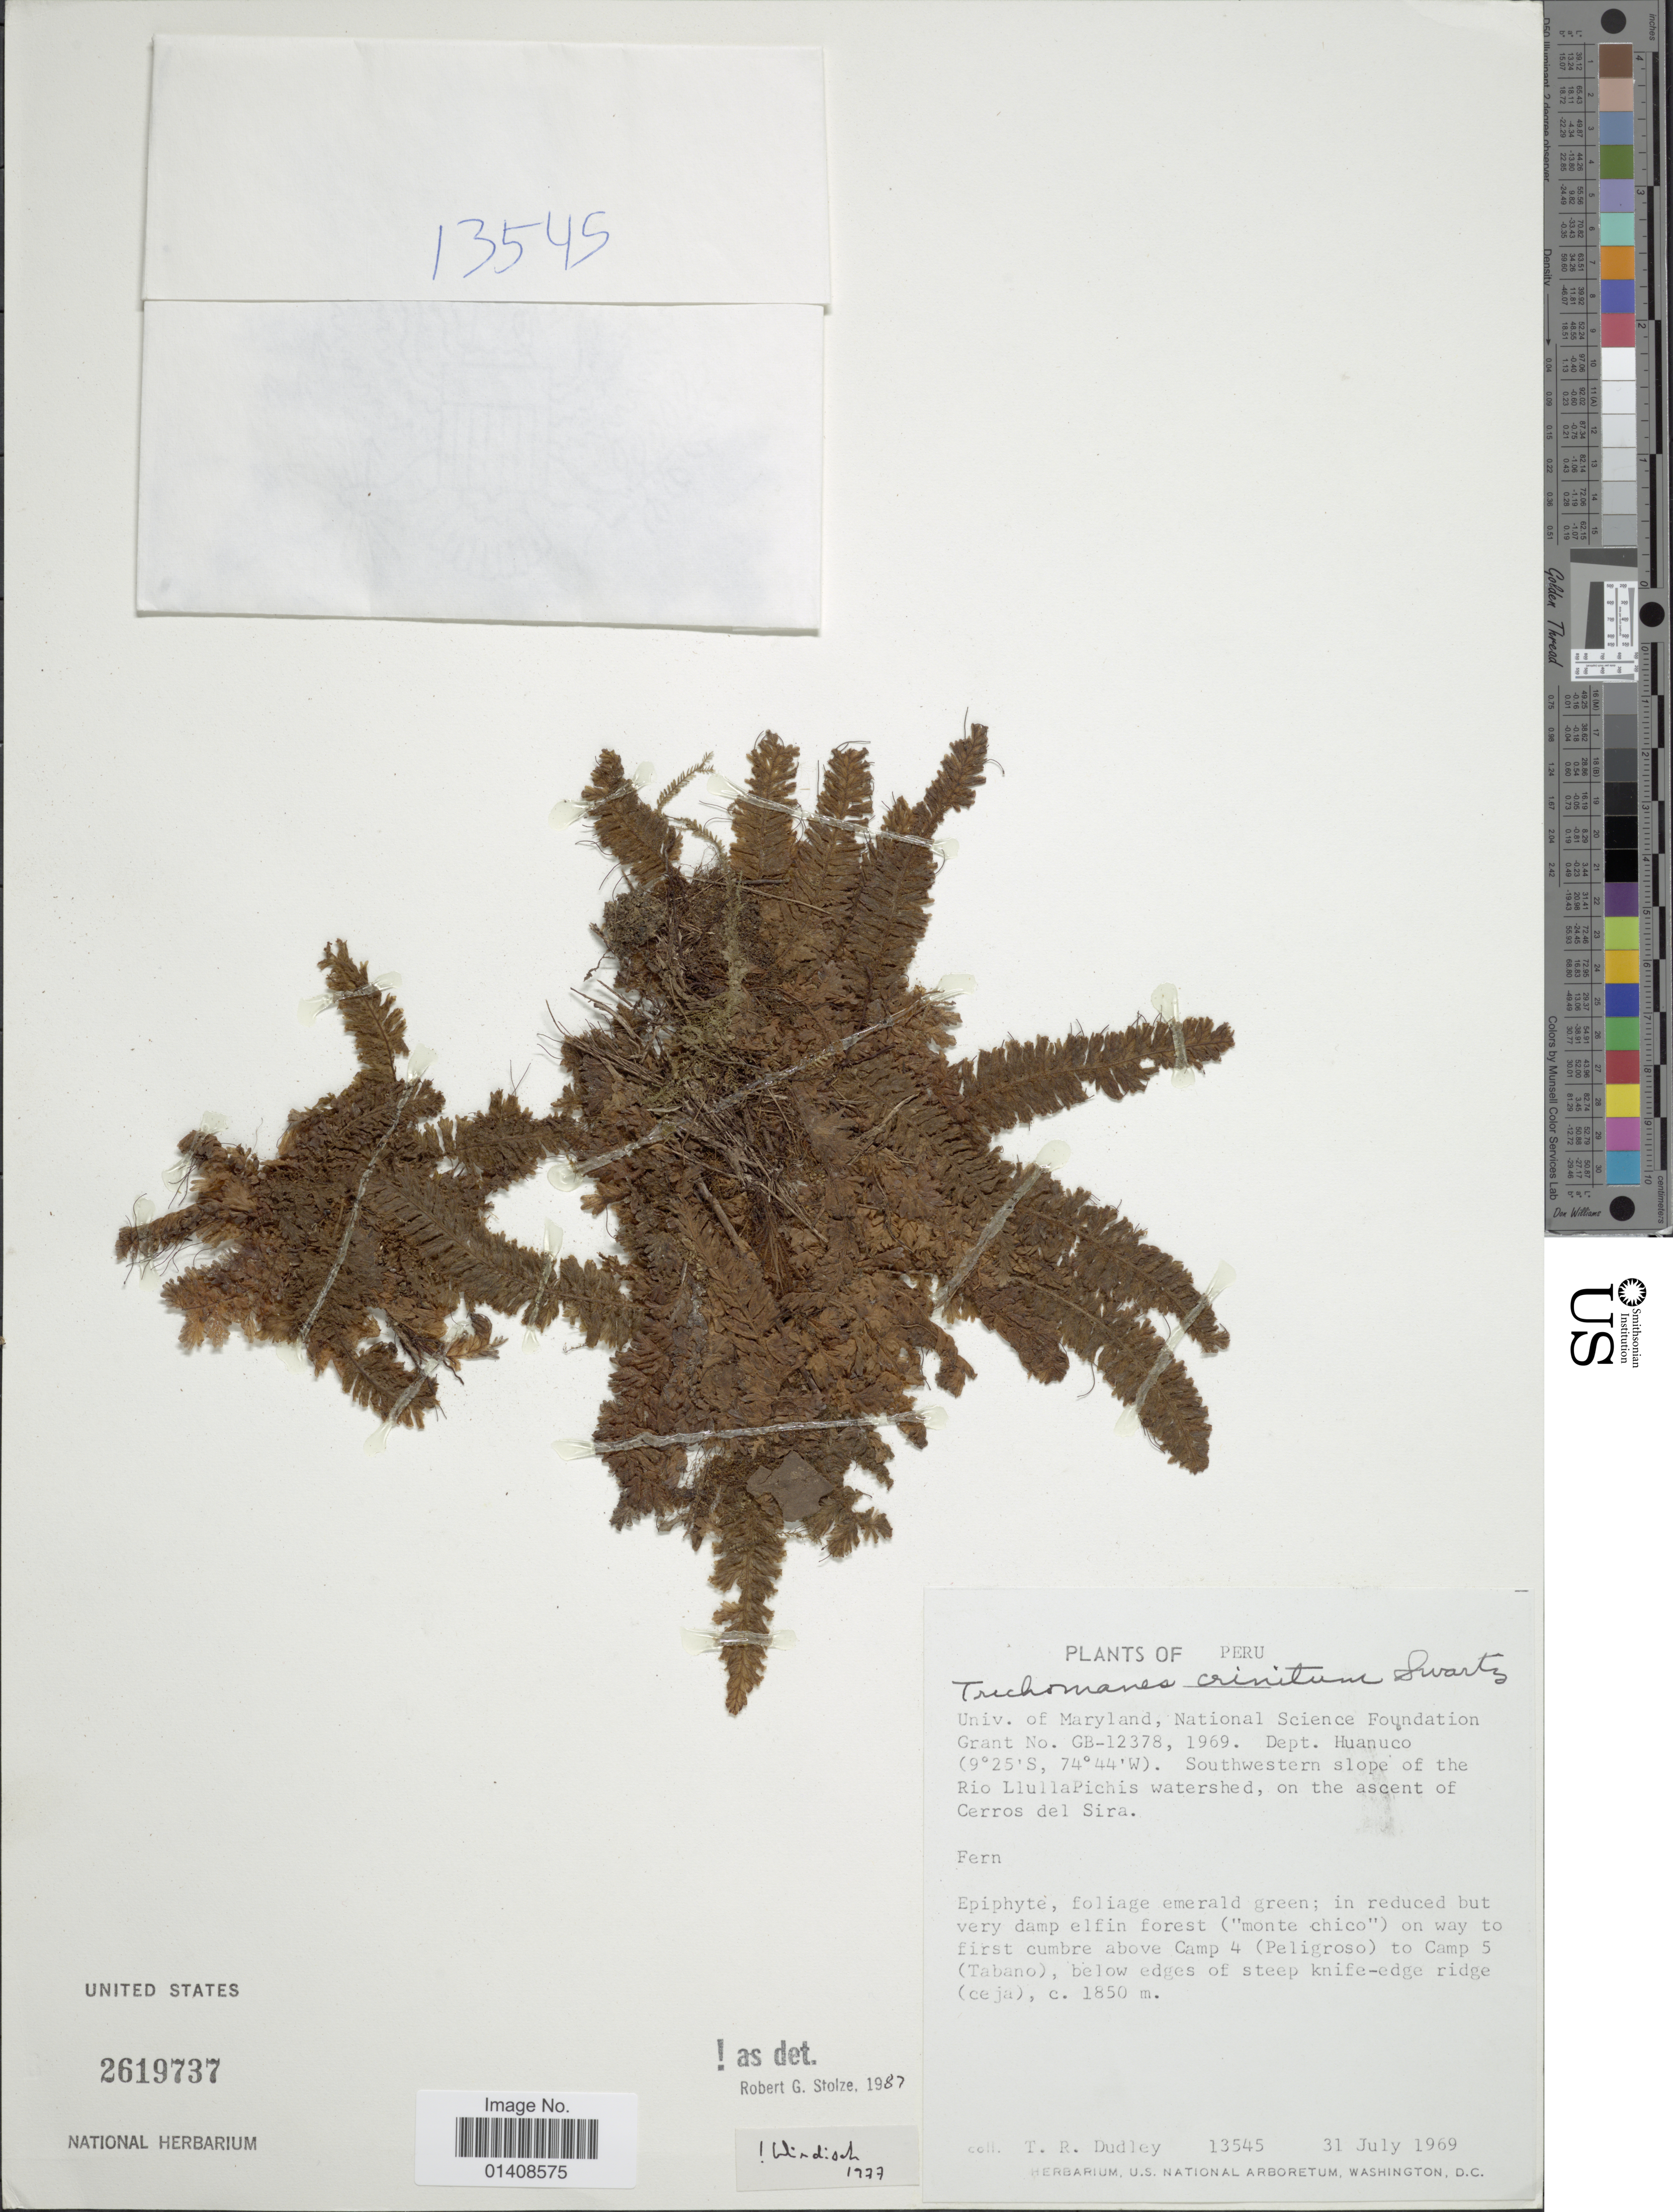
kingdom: Plantae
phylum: Tracheophyta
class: Polypodiopsida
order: Hymenophyllales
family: Hymenophyllaceae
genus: Trichomanes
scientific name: Trichomanes crinitum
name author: Sw.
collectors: T. R. Dudley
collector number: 13545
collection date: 1969-07-31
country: Peru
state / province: Huánuco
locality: Dept. Huanuco, Southwestern slope of the Rio Llullapichis watershed, on the ascent of Cerros del Sira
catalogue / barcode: US 2619737